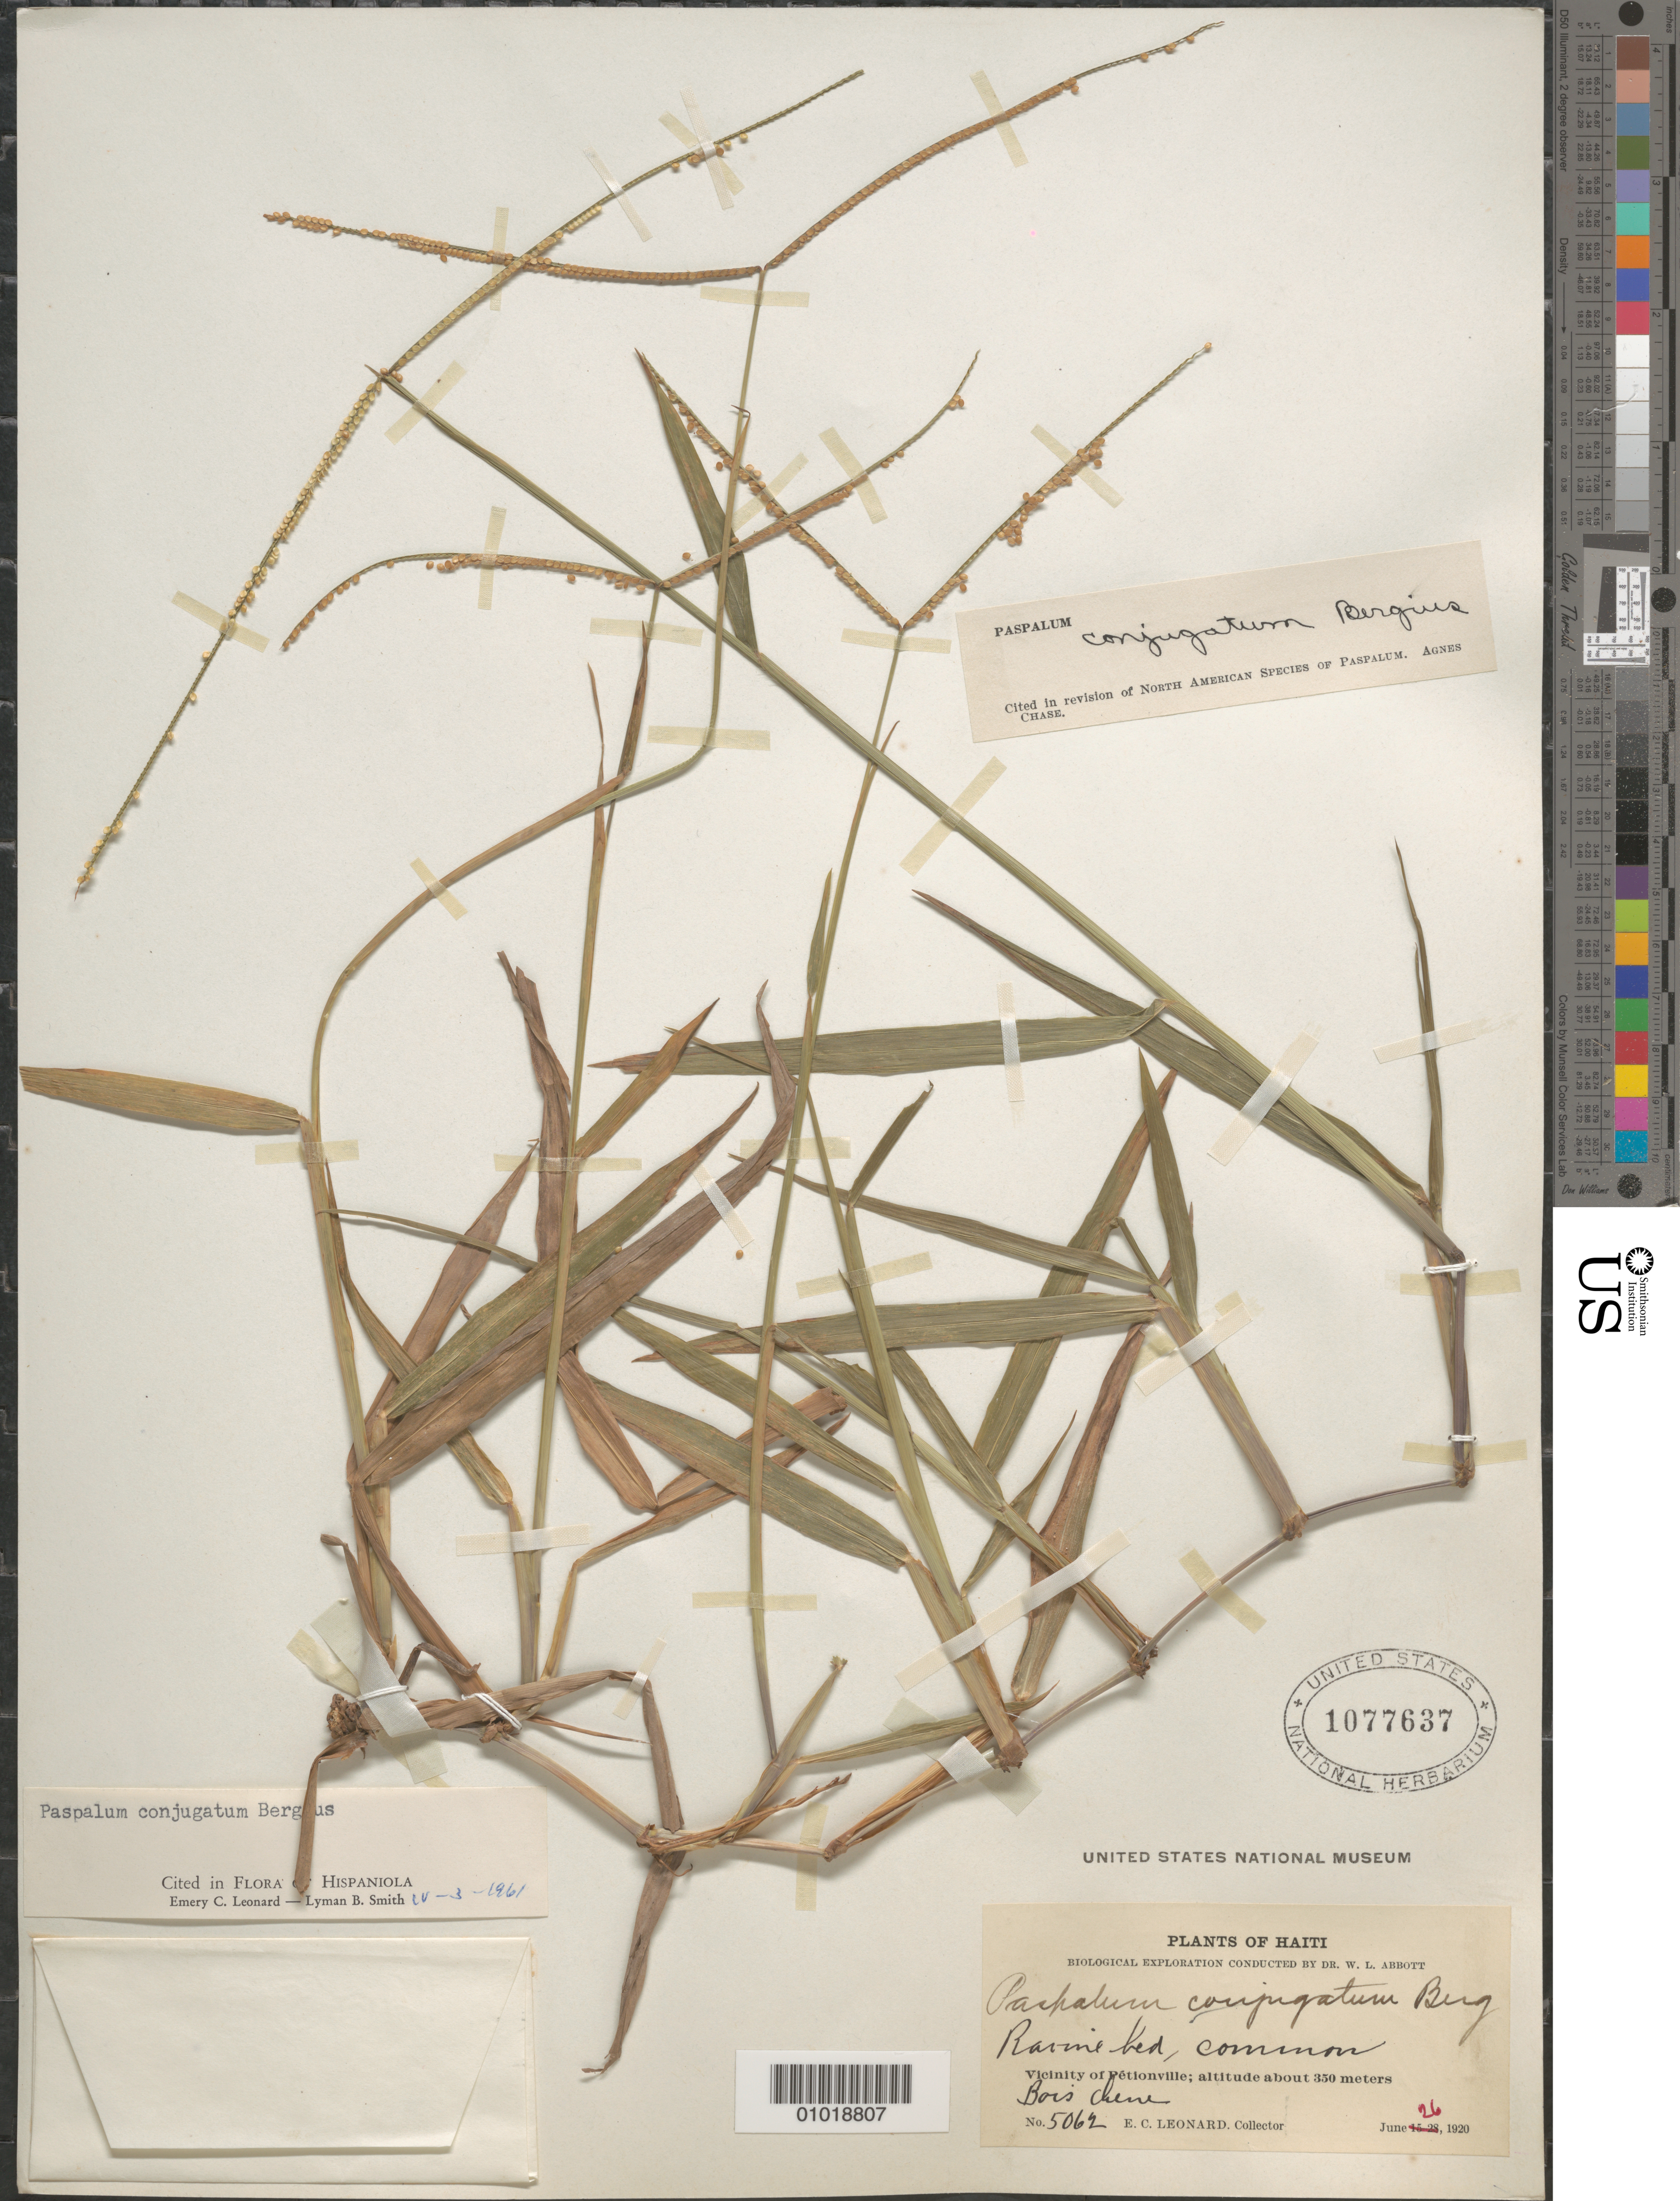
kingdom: Plantae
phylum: Tracheophyta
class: Liliopsida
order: Poales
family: Poaceae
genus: Paspalum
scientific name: Paspalum conjugatum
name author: P.J. Bergius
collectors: E. C. Leonard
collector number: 5062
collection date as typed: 26 Jun 1920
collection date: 1920-06-26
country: Haiti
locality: Vic. of Petionville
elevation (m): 350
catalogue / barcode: US 1077637